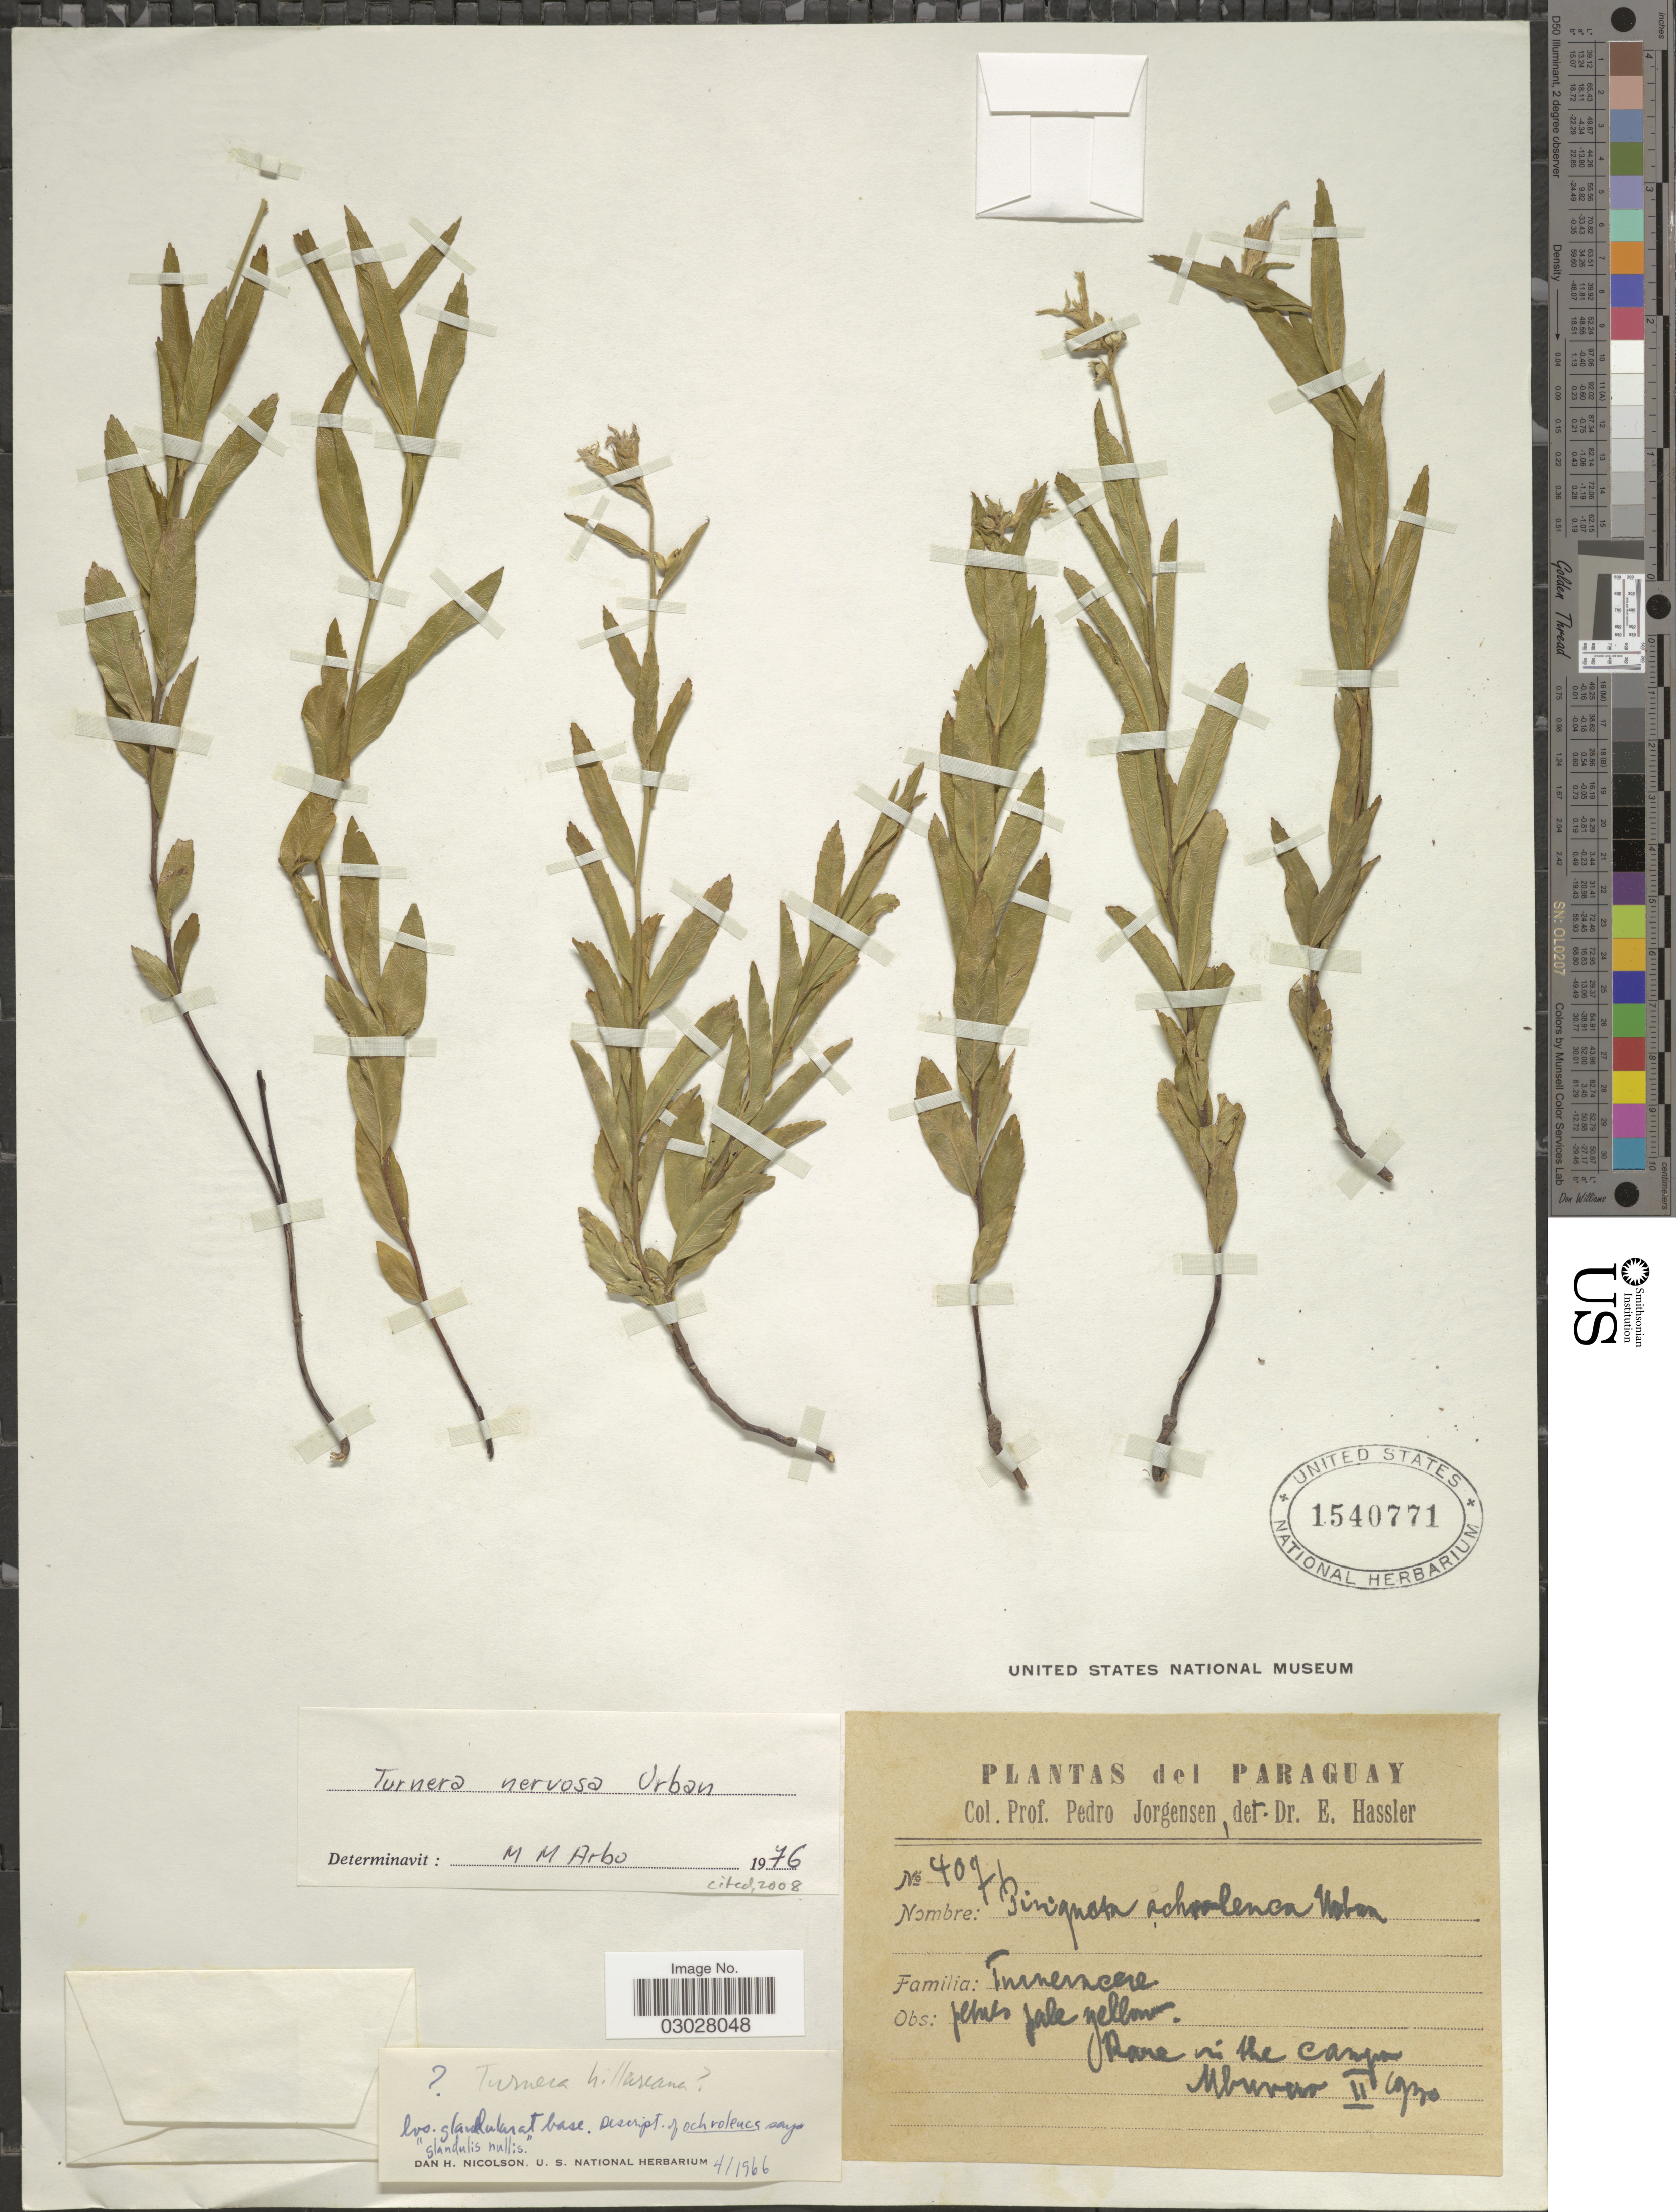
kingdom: Plantae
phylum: Tracheophyta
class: Magnoliopsida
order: Malpighiales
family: Turneraceae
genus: Turnera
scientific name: Turnera nervosa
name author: Urb.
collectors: P. Jörgensen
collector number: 4071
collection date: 1930-02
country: Paraguay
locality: Mbuvero [interpreted]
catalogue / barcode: US 1540771